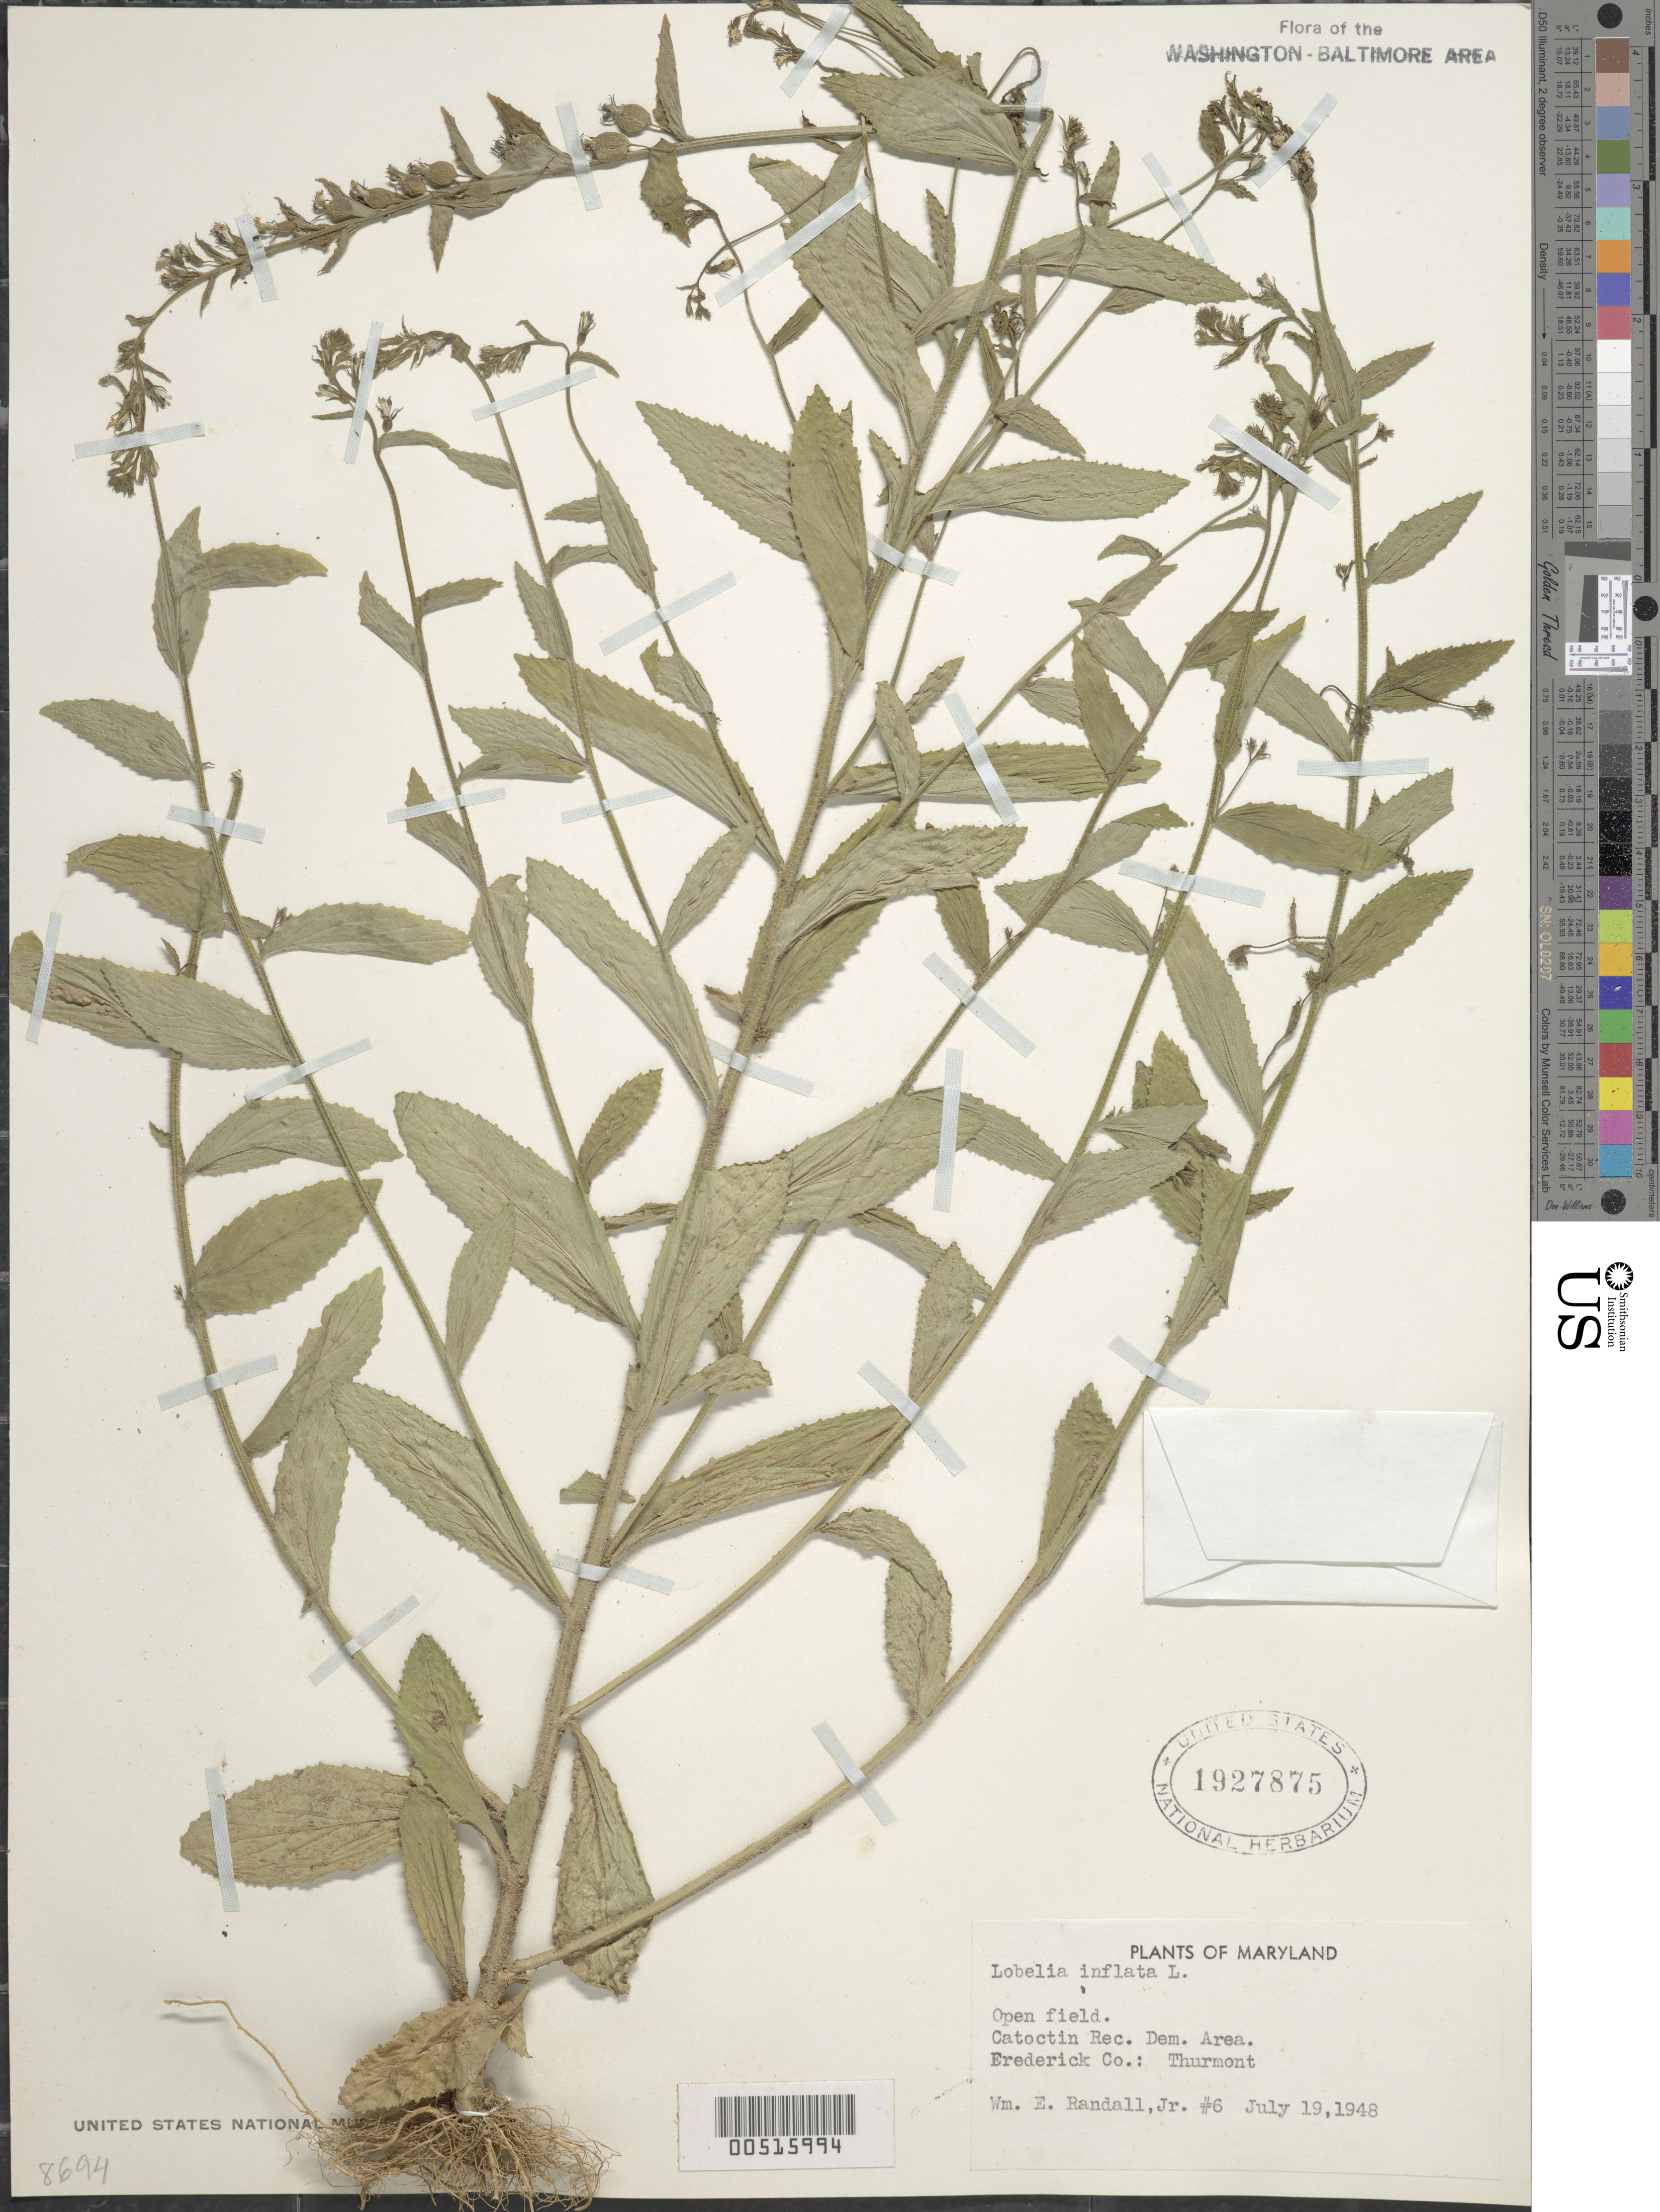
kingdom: Plantae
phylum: Tracheophyta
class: Magnoliopsida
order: Asterales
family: Campanulaceae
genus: Lobelia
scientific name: Lobelia inflata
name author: L.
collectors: W. Randall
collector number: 6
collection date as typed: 19 Jul 1948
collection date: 1948-07-19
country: United States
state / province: Maryland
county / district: Frederick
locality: Thurmont, Catoctin Recreation Demonstration Area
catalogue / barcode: US 1927875